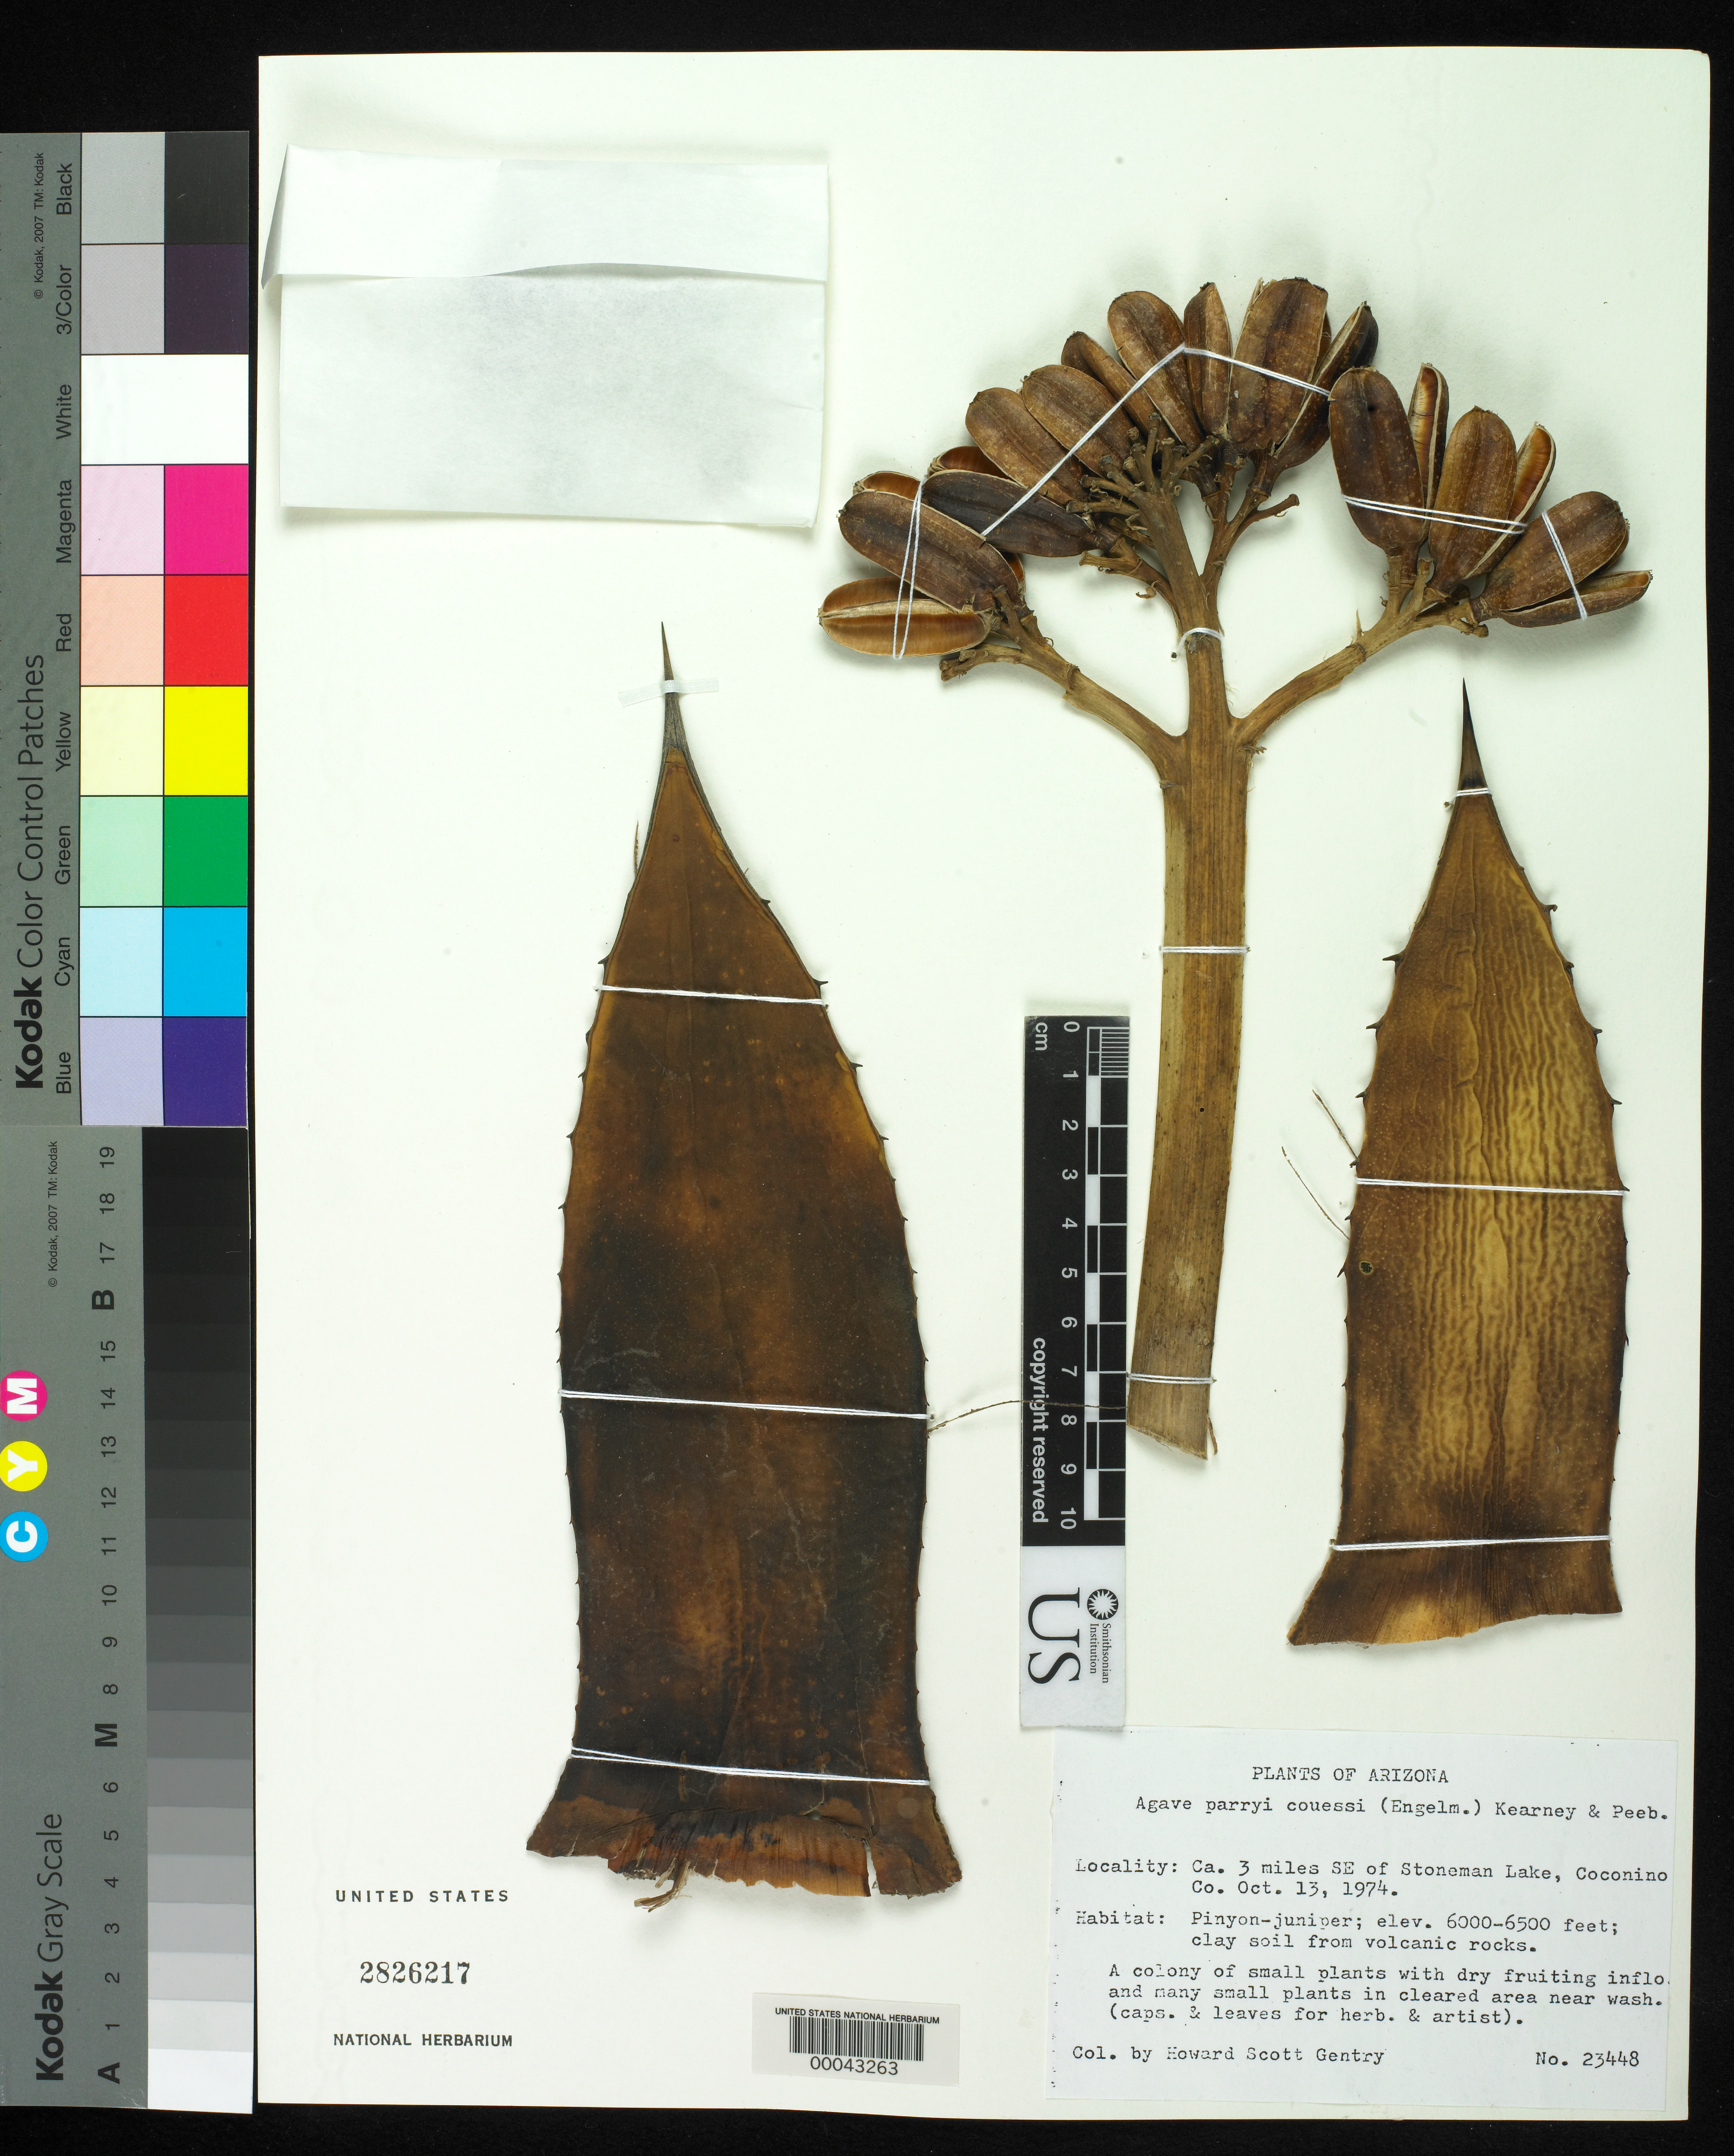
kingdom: Plantae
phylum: Tracheophyta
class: Liliopsida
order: Asparagales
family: Asparagaceae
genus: Agave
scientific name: Agave parryi var. couesii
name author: (Engelm. ex Trel.) Kearney & Peebles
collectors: H. S. Gentry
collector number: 23448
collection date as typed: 13 Oct 1974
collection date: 1974-10-13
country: United States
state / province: Arizona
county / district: Coconino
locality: Ca 3 mi se of stoneman lake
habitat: Pinyon-juniper; clay soil from volcanic rocks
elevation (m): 1829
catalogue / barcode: US 2826217